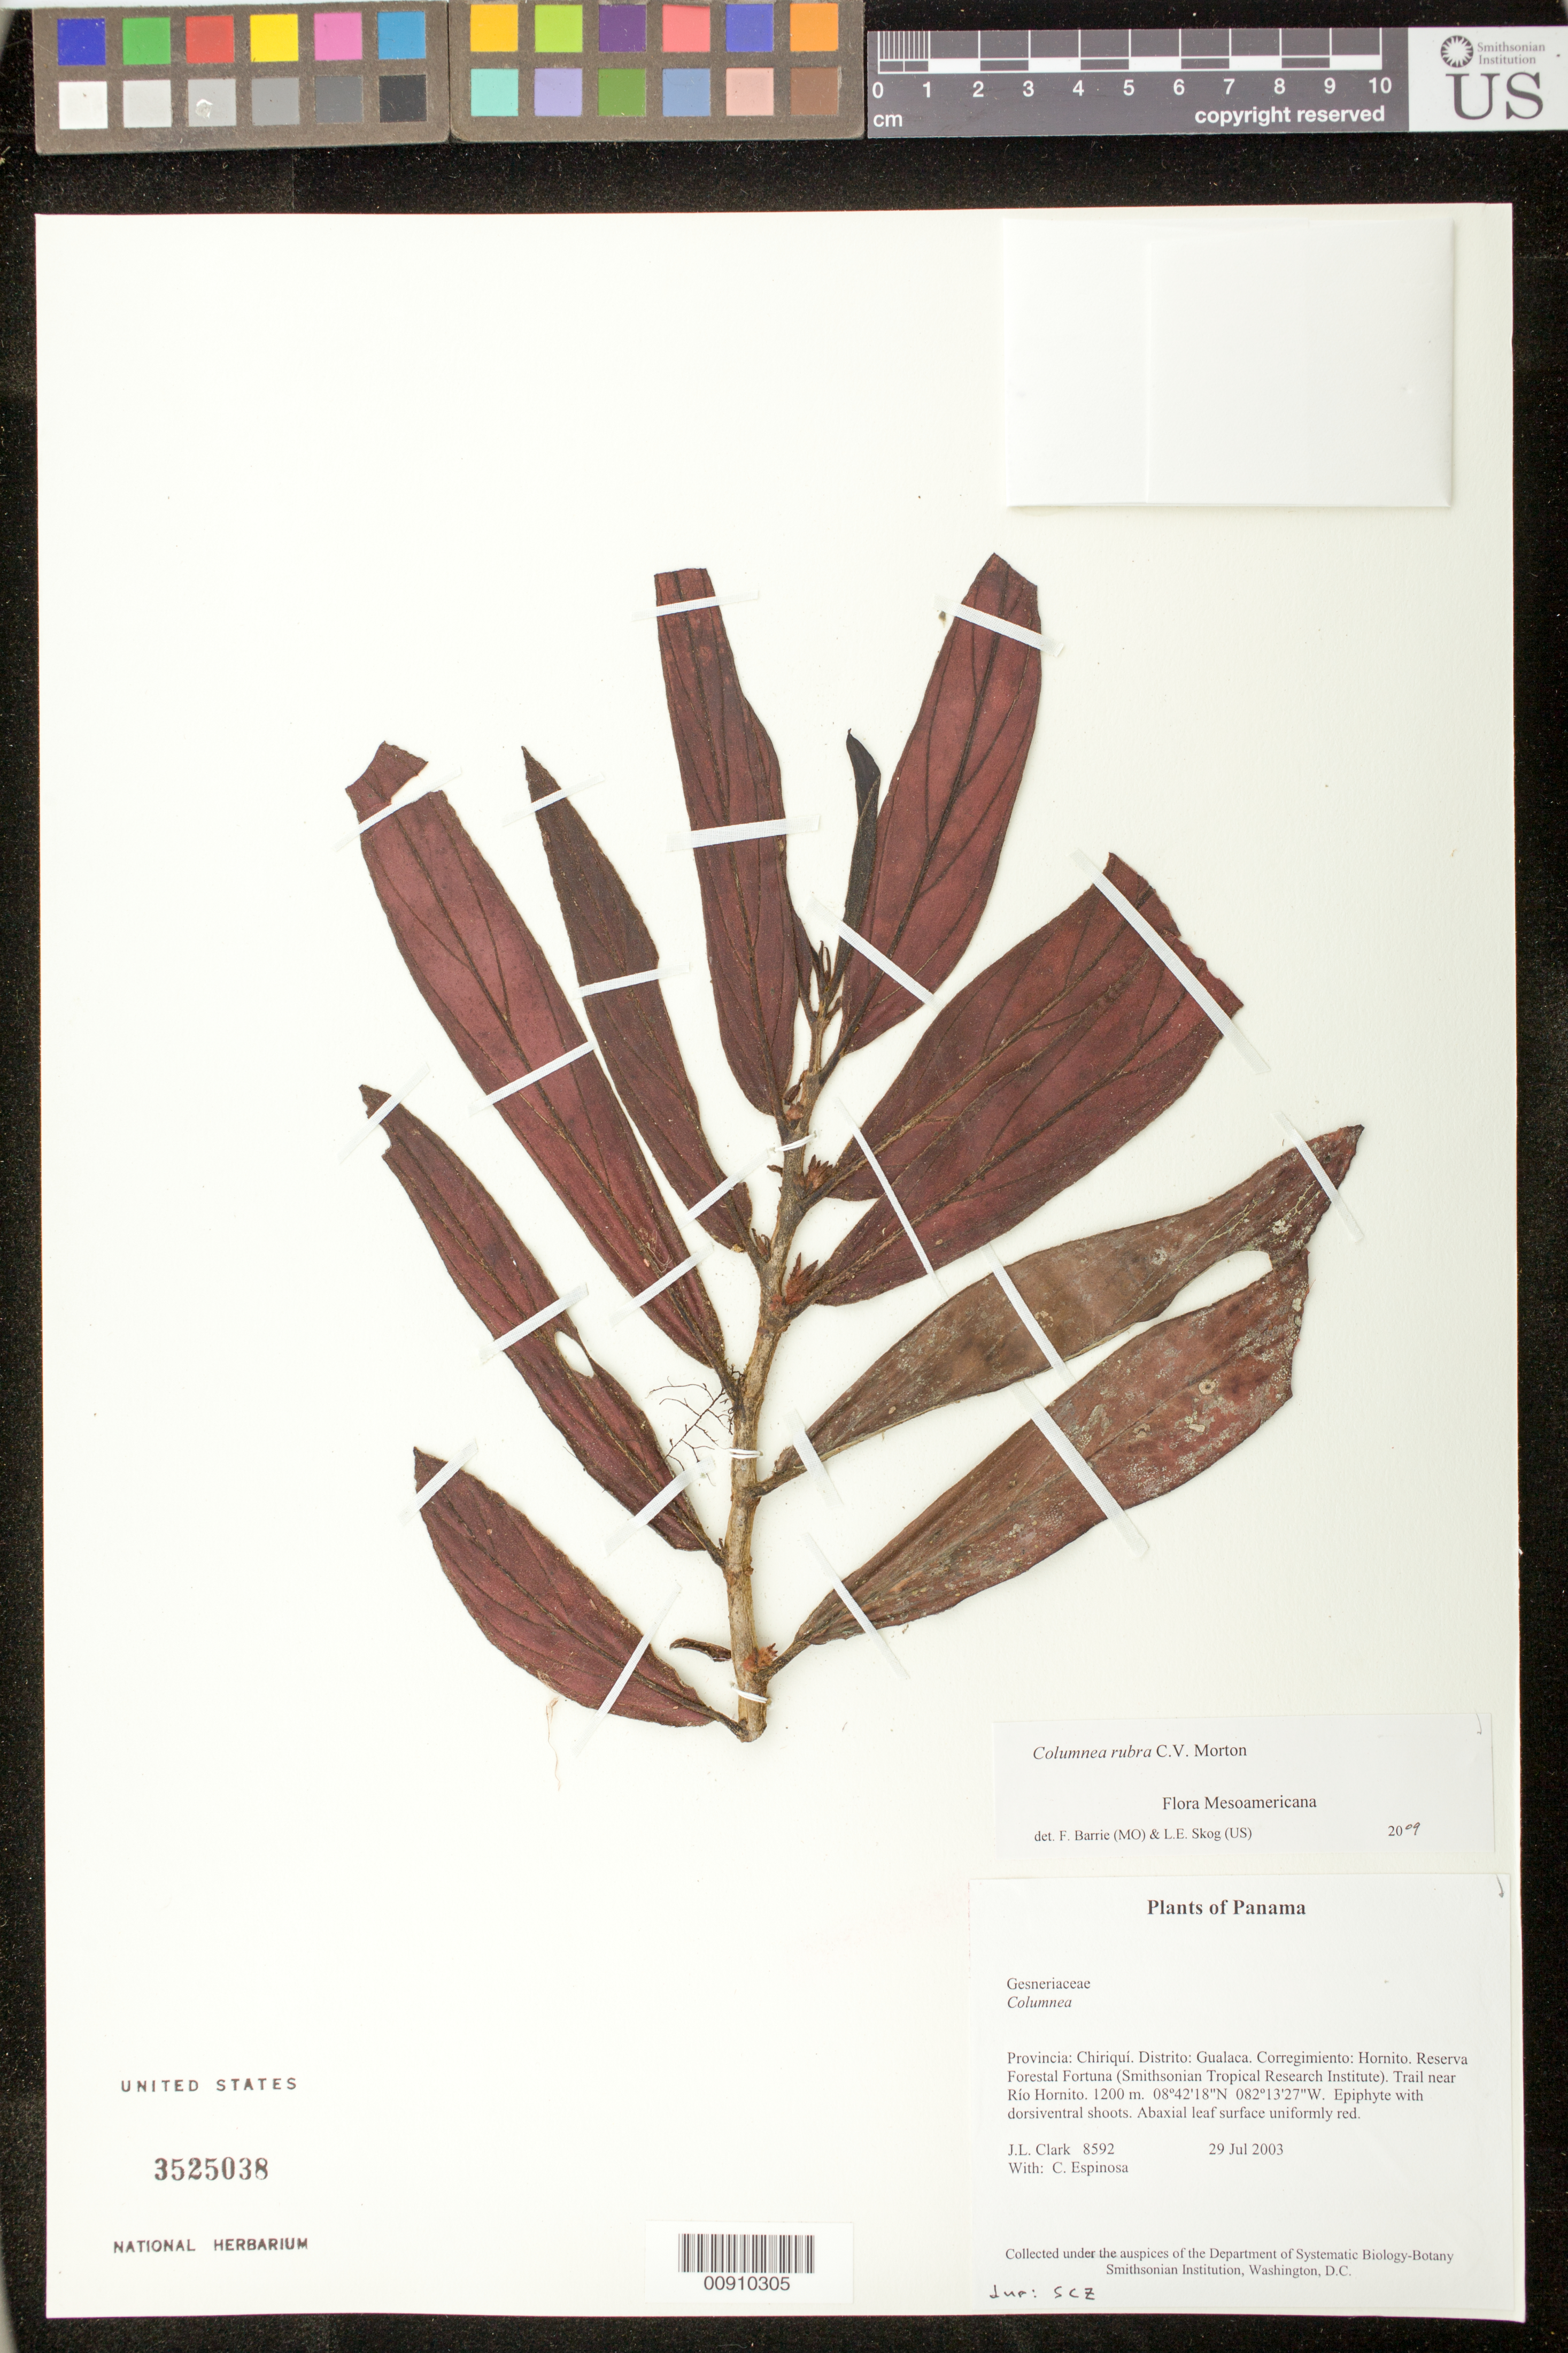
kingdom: Plantae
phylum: Tracheophyta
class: Magnoliopsida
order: Lamiales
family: Gesneriaceae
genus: Columnea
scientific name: Columnea rubra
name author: C.V. Morton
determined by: Barrie, F. R.; Skog, Laurence E.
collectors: J. L. Clark & C. Espinosa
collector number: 8592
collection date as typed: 29 Jul 2003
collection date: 2003-07-29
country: Panama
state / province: Chiriquí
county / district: Gualaca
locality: Gualaca. Corregimiento: Hornito. Reserva Forestal Fortuna (Smithsonian Tropical Research Institute). Trail near Río Hornito.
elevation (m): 1200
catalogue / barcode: US 3525038